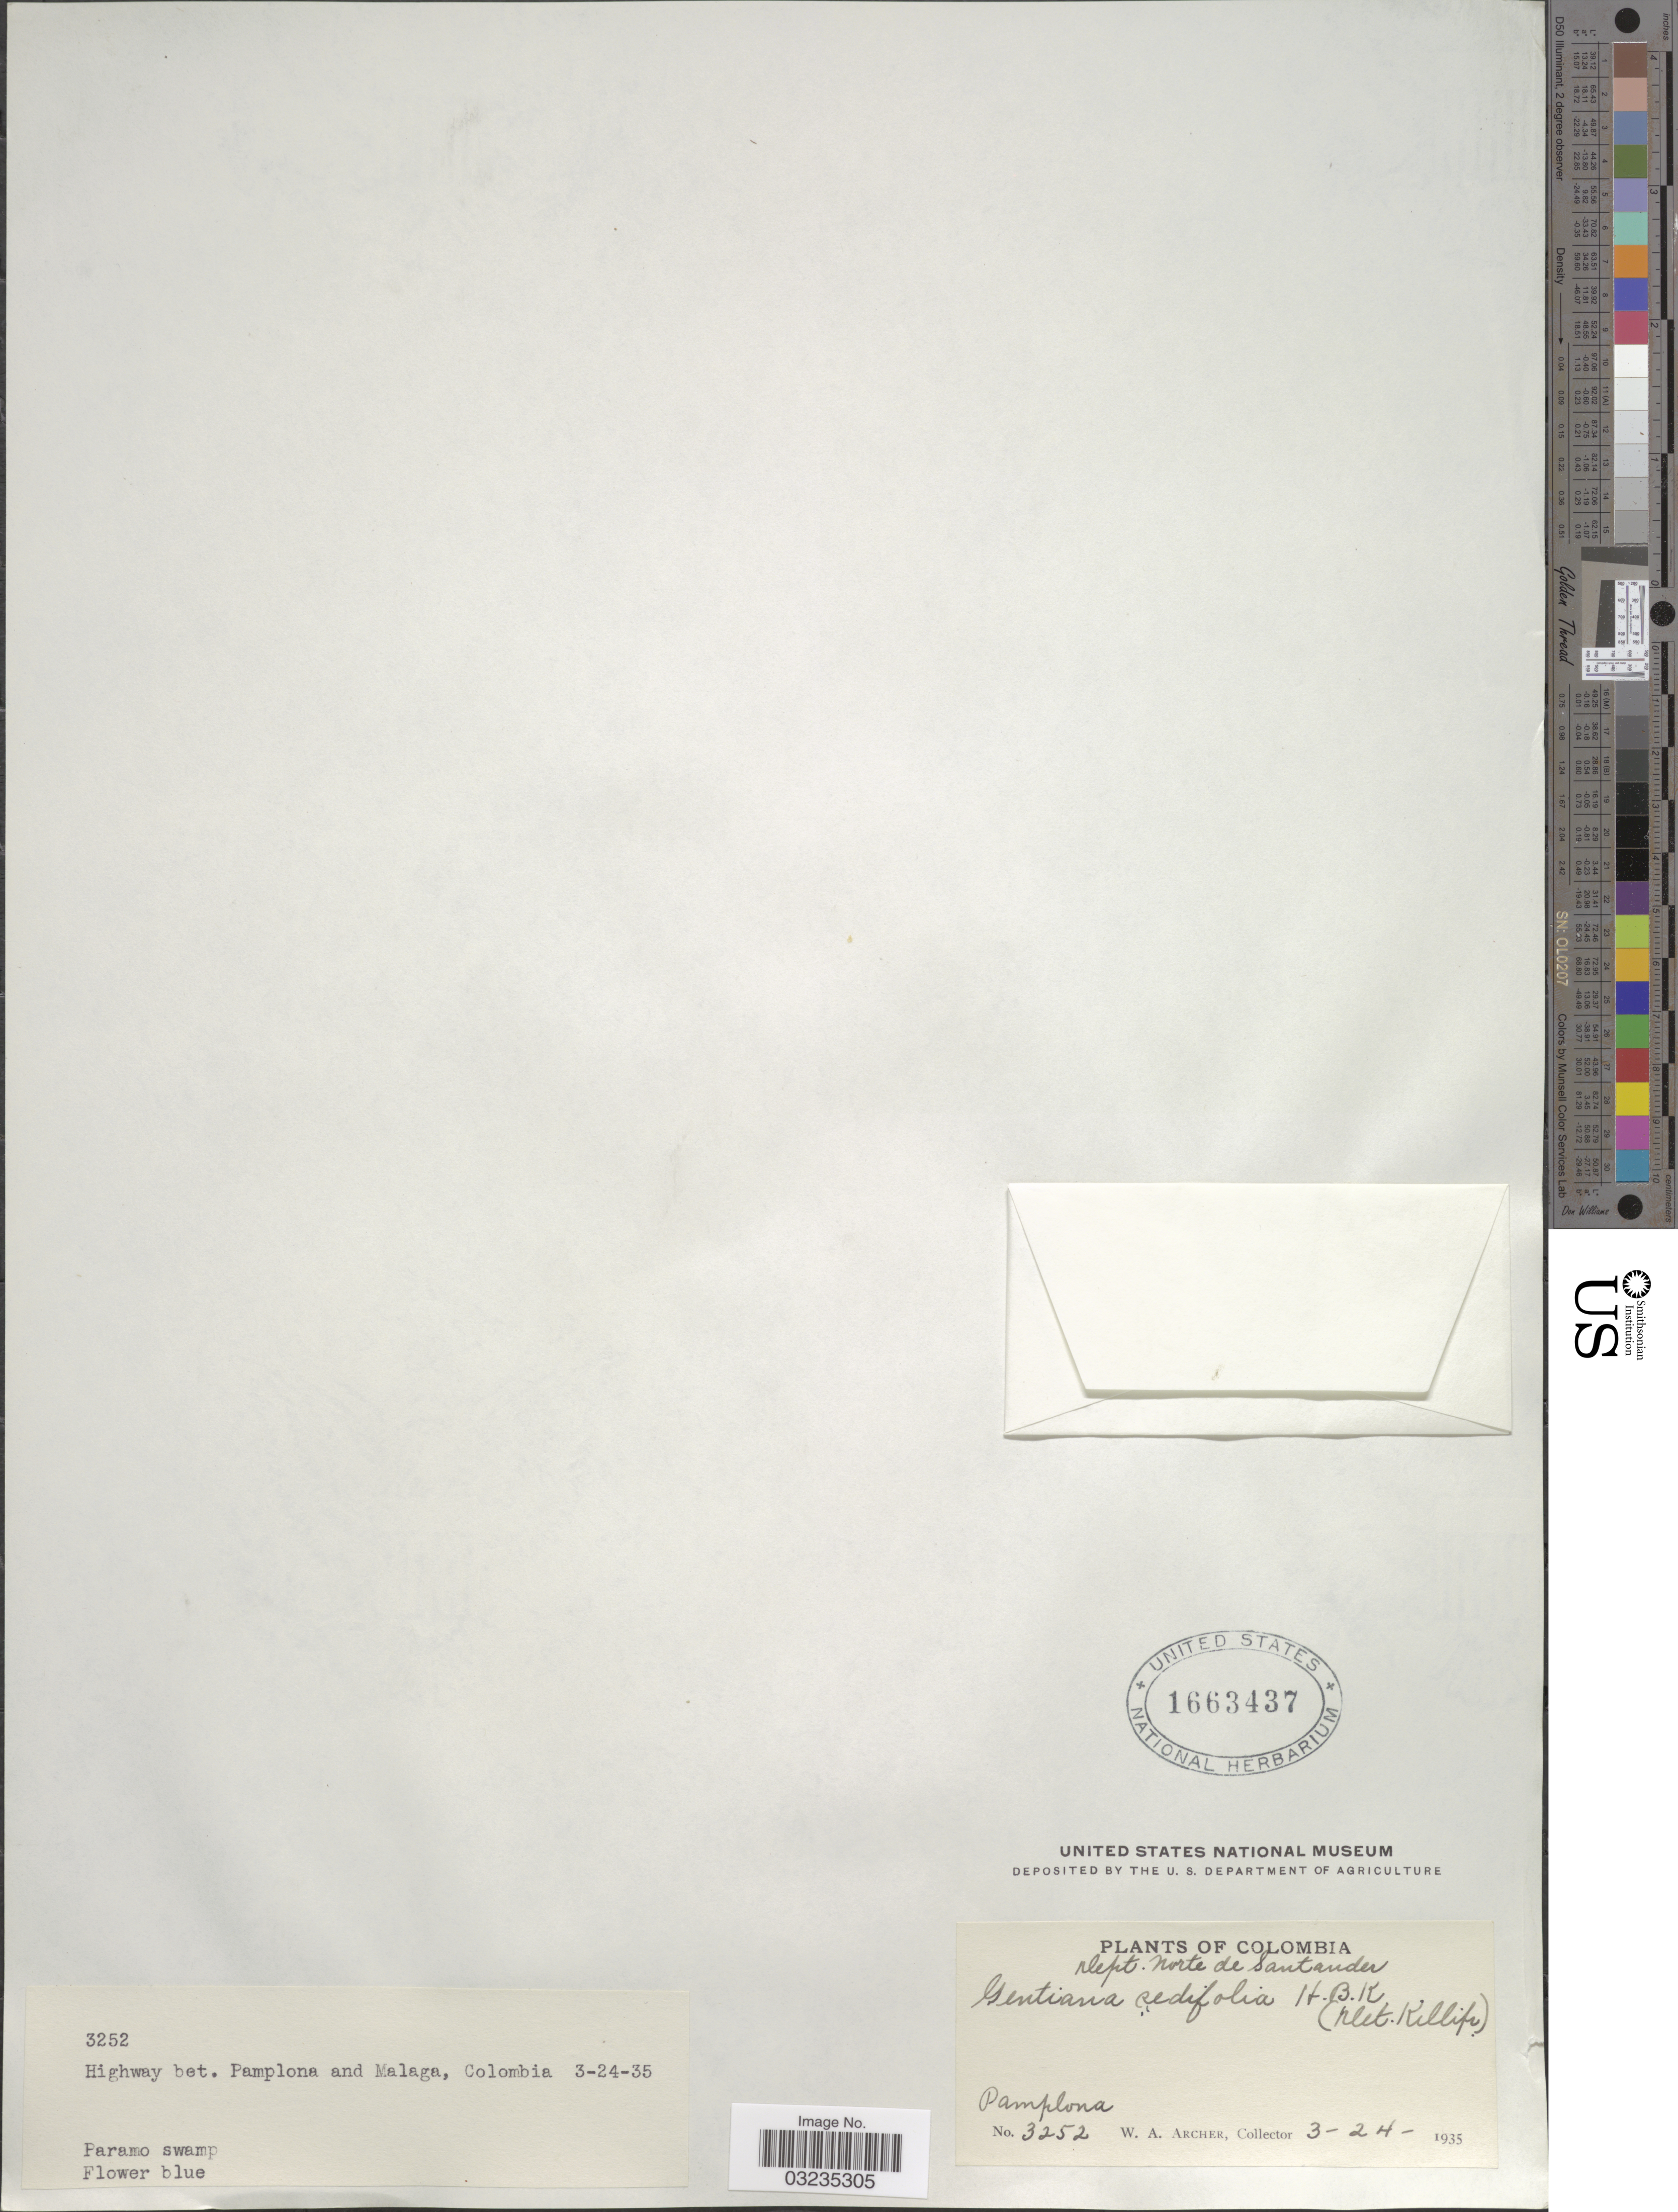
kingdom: Plantae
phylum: Tracheophyta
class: Magnoliopsida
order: Gentianales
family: Gentianaceae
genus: Gentiana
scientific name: Gentiana sedifolia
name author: Kunth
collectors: W. Archer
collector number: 3252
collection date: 1935-03-24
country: Colombia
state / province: Norte de Santander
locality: Dept. Norte de Santander. Pamplona. Highway bet. Pamplona and Malaga.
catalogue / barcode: US 1663437